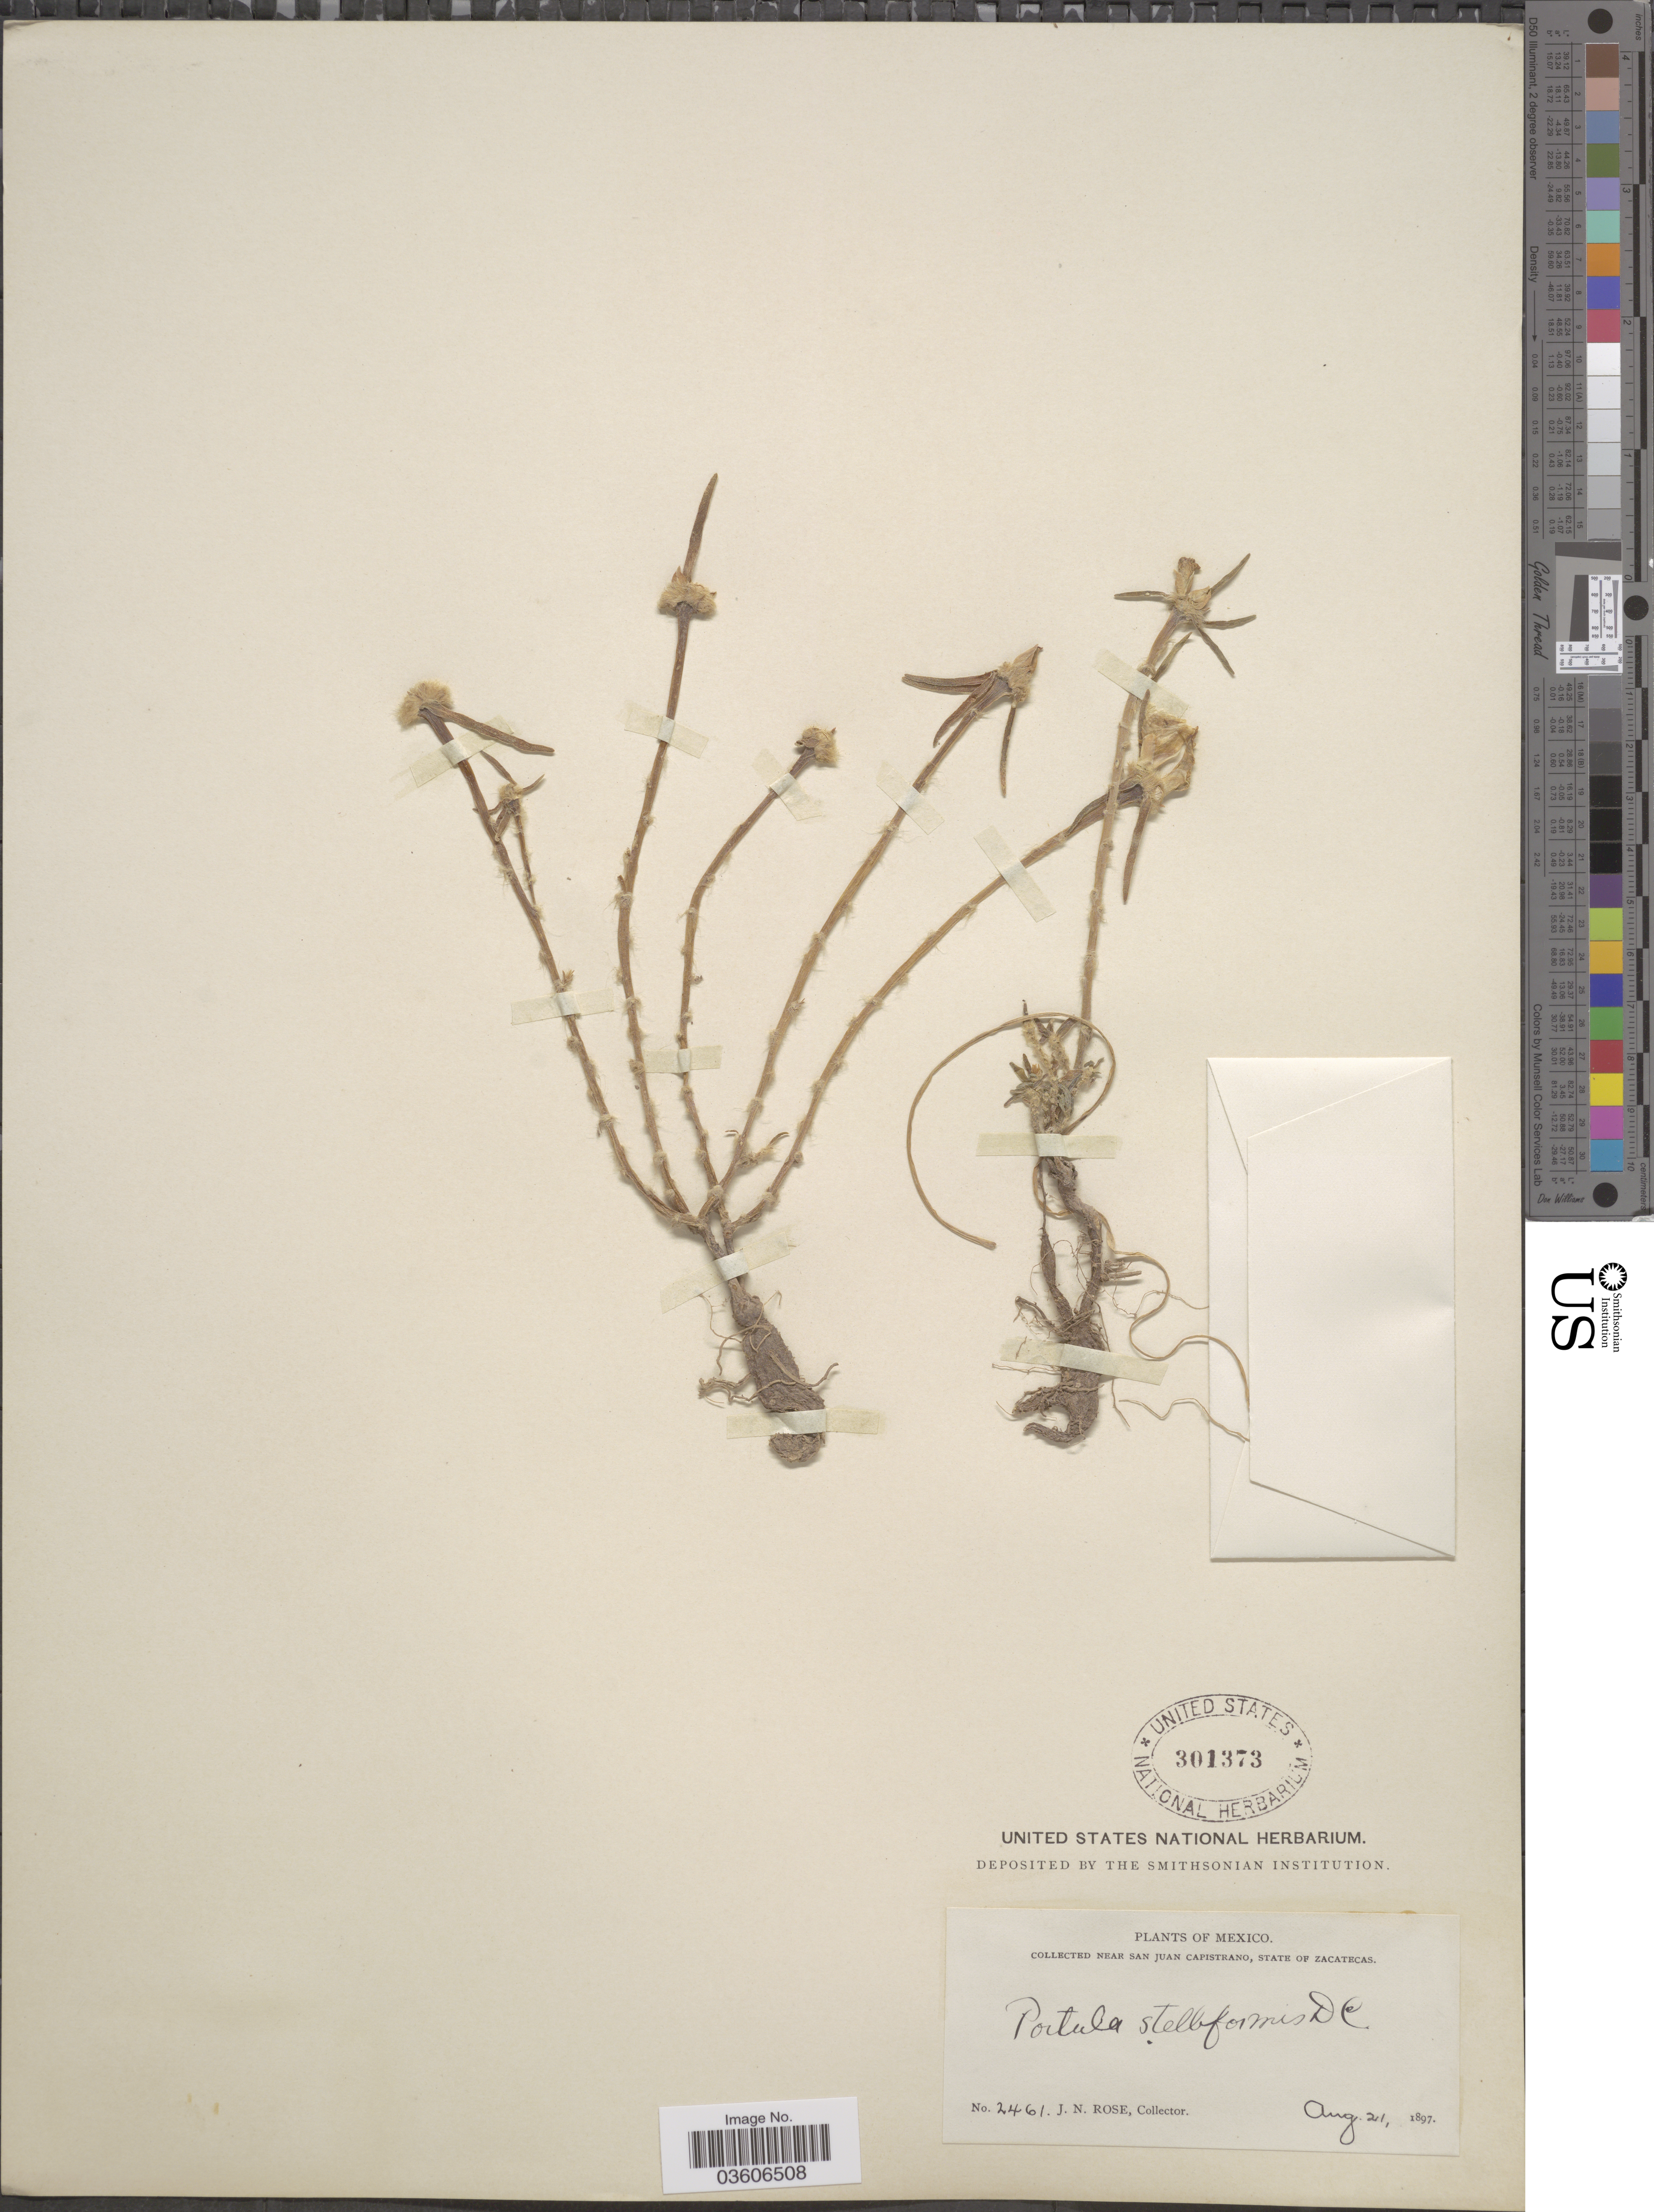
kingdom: Plantae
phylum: Tracheophyta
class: Magnoliopsida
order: Caryophyllales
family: Portulacaceae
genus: Portulaca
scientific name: Portulaca stelliformis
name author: DC.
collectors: J. N. Rose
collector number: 2461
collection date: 1897-08-21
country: Mexico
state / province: Zacatecas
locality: Near San Juan Capistrano.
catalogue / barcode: US 301373